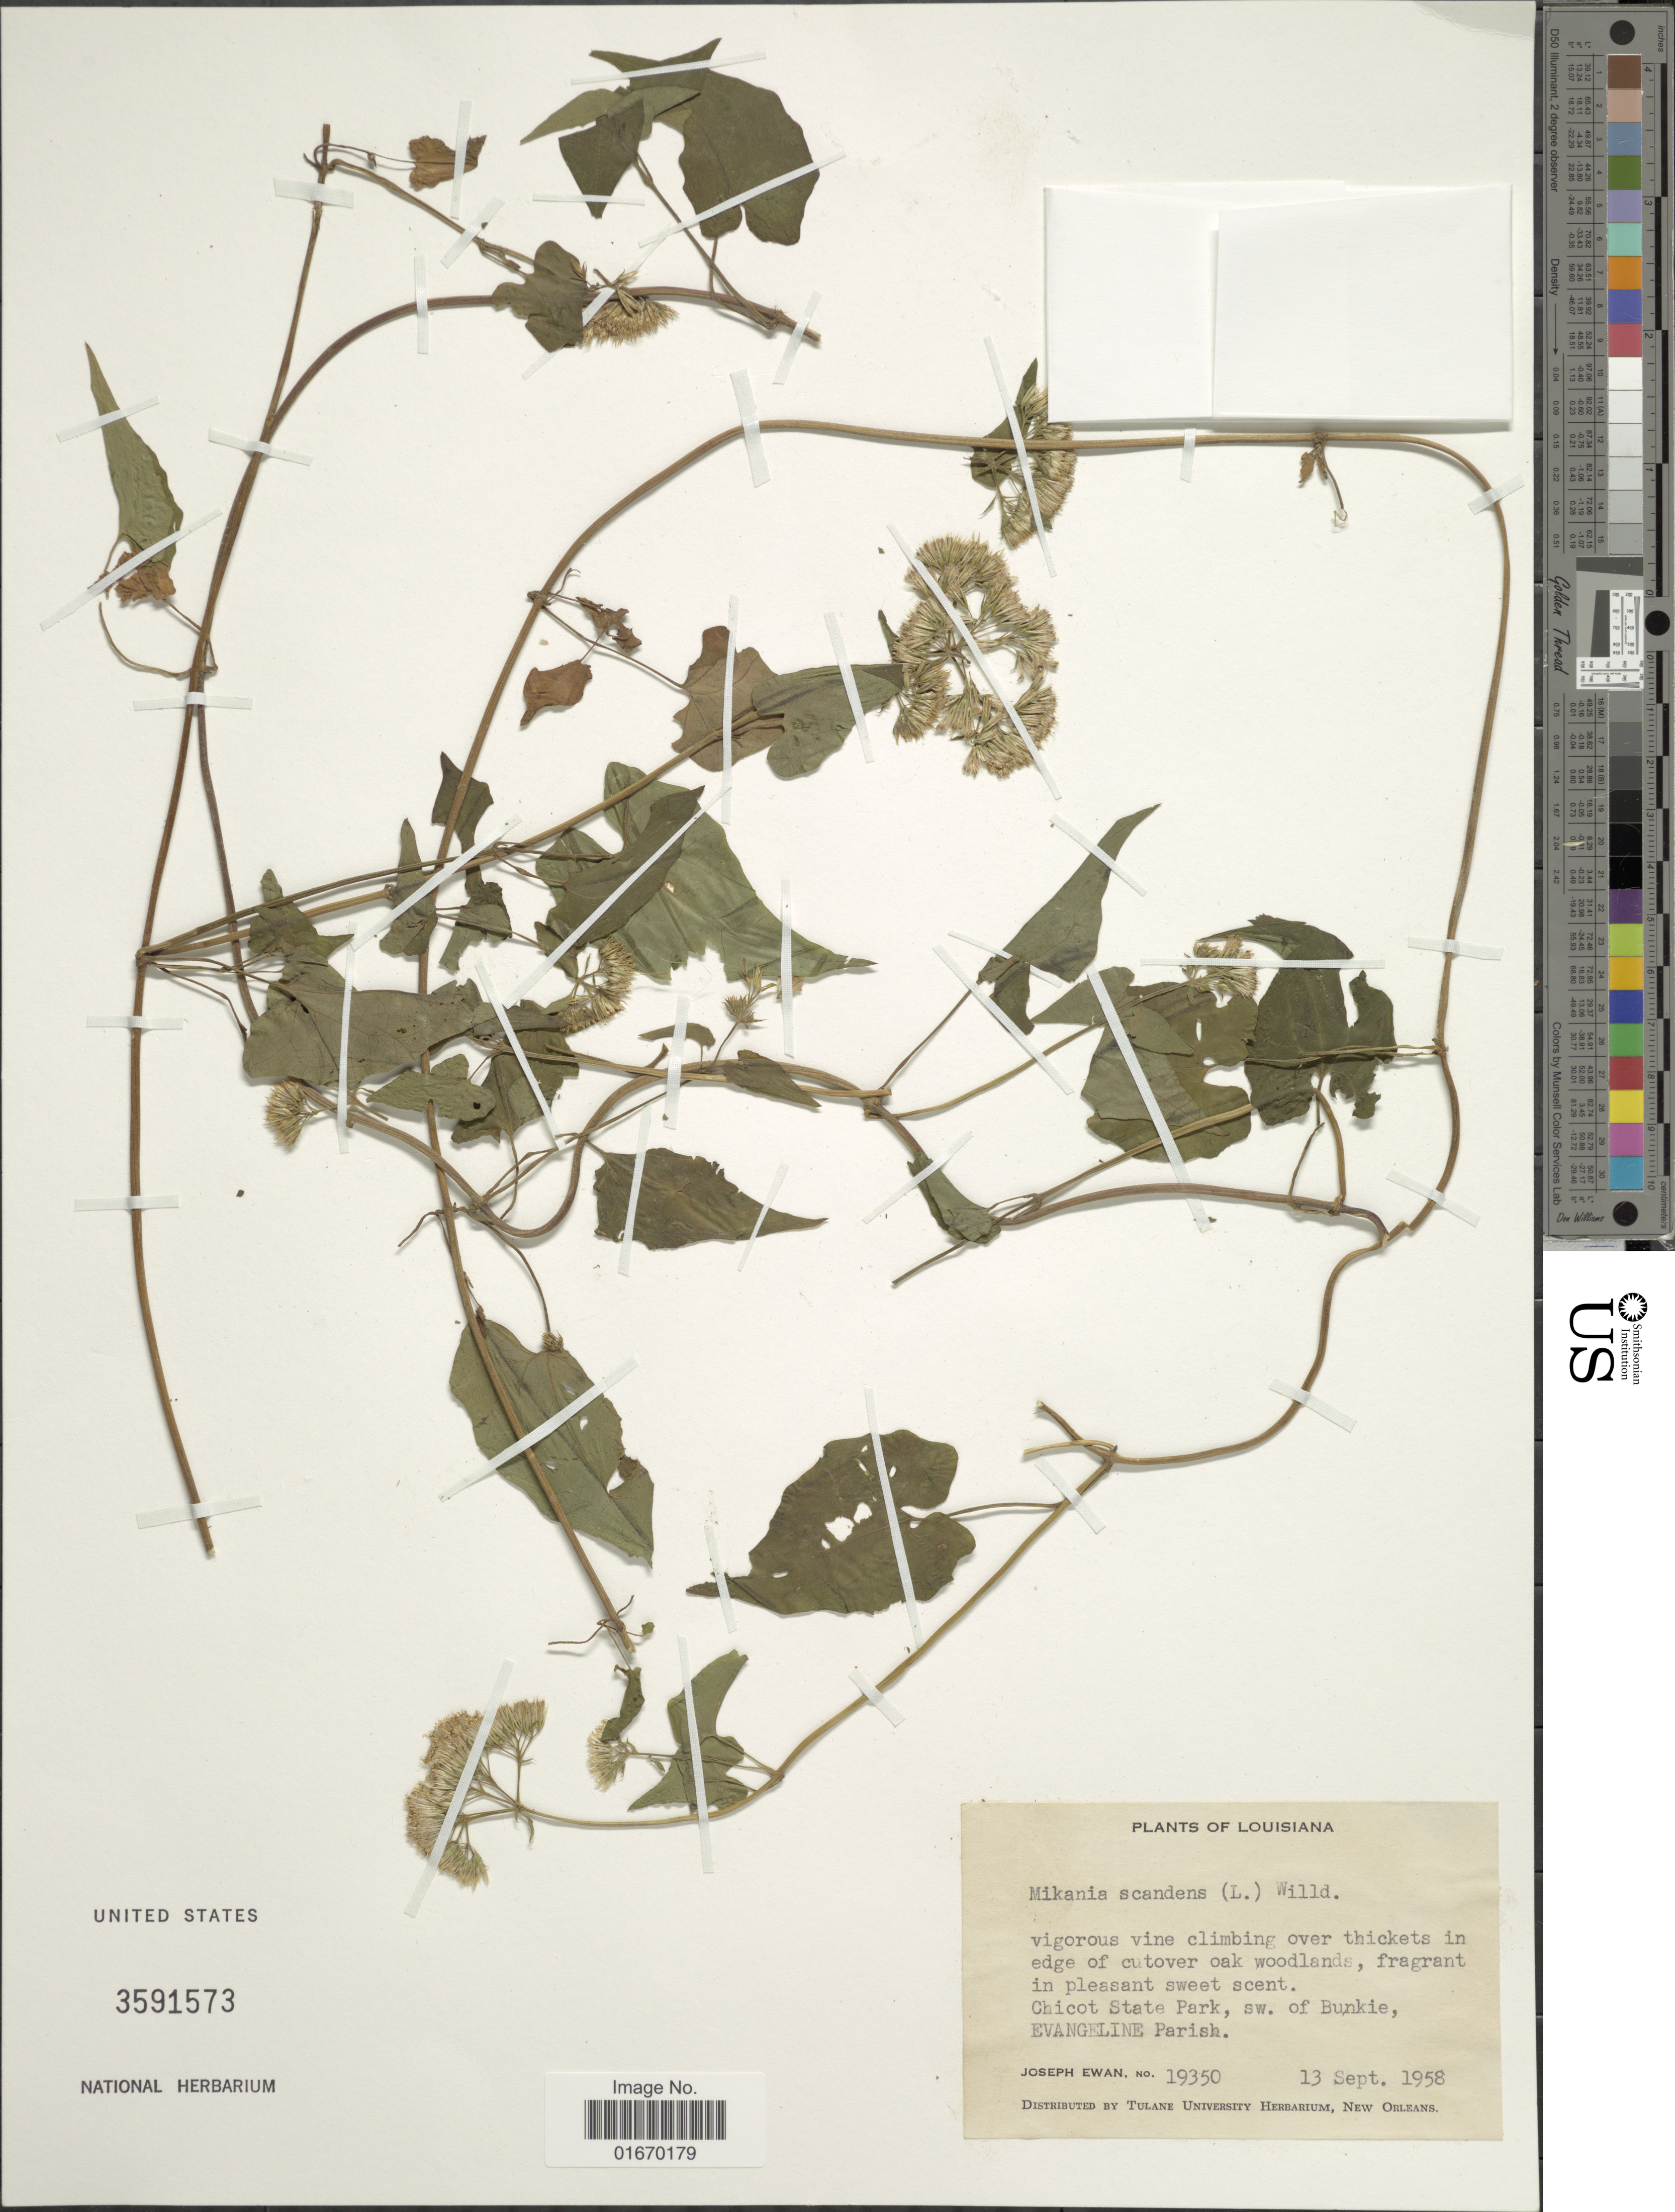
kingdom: Plantae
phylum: Tracheophyta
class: Magnoliopsida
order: Asterales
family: Asteraceae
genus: Mikania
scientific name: Mikania scandens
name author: (L.) Willd.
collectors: J. A. Ewan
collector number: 19350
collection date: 1958-09-13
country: United States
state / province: Louisiana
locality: Chicot State Park, sw. of Bunkie, Evangeline Parish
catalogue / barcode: US 3591573